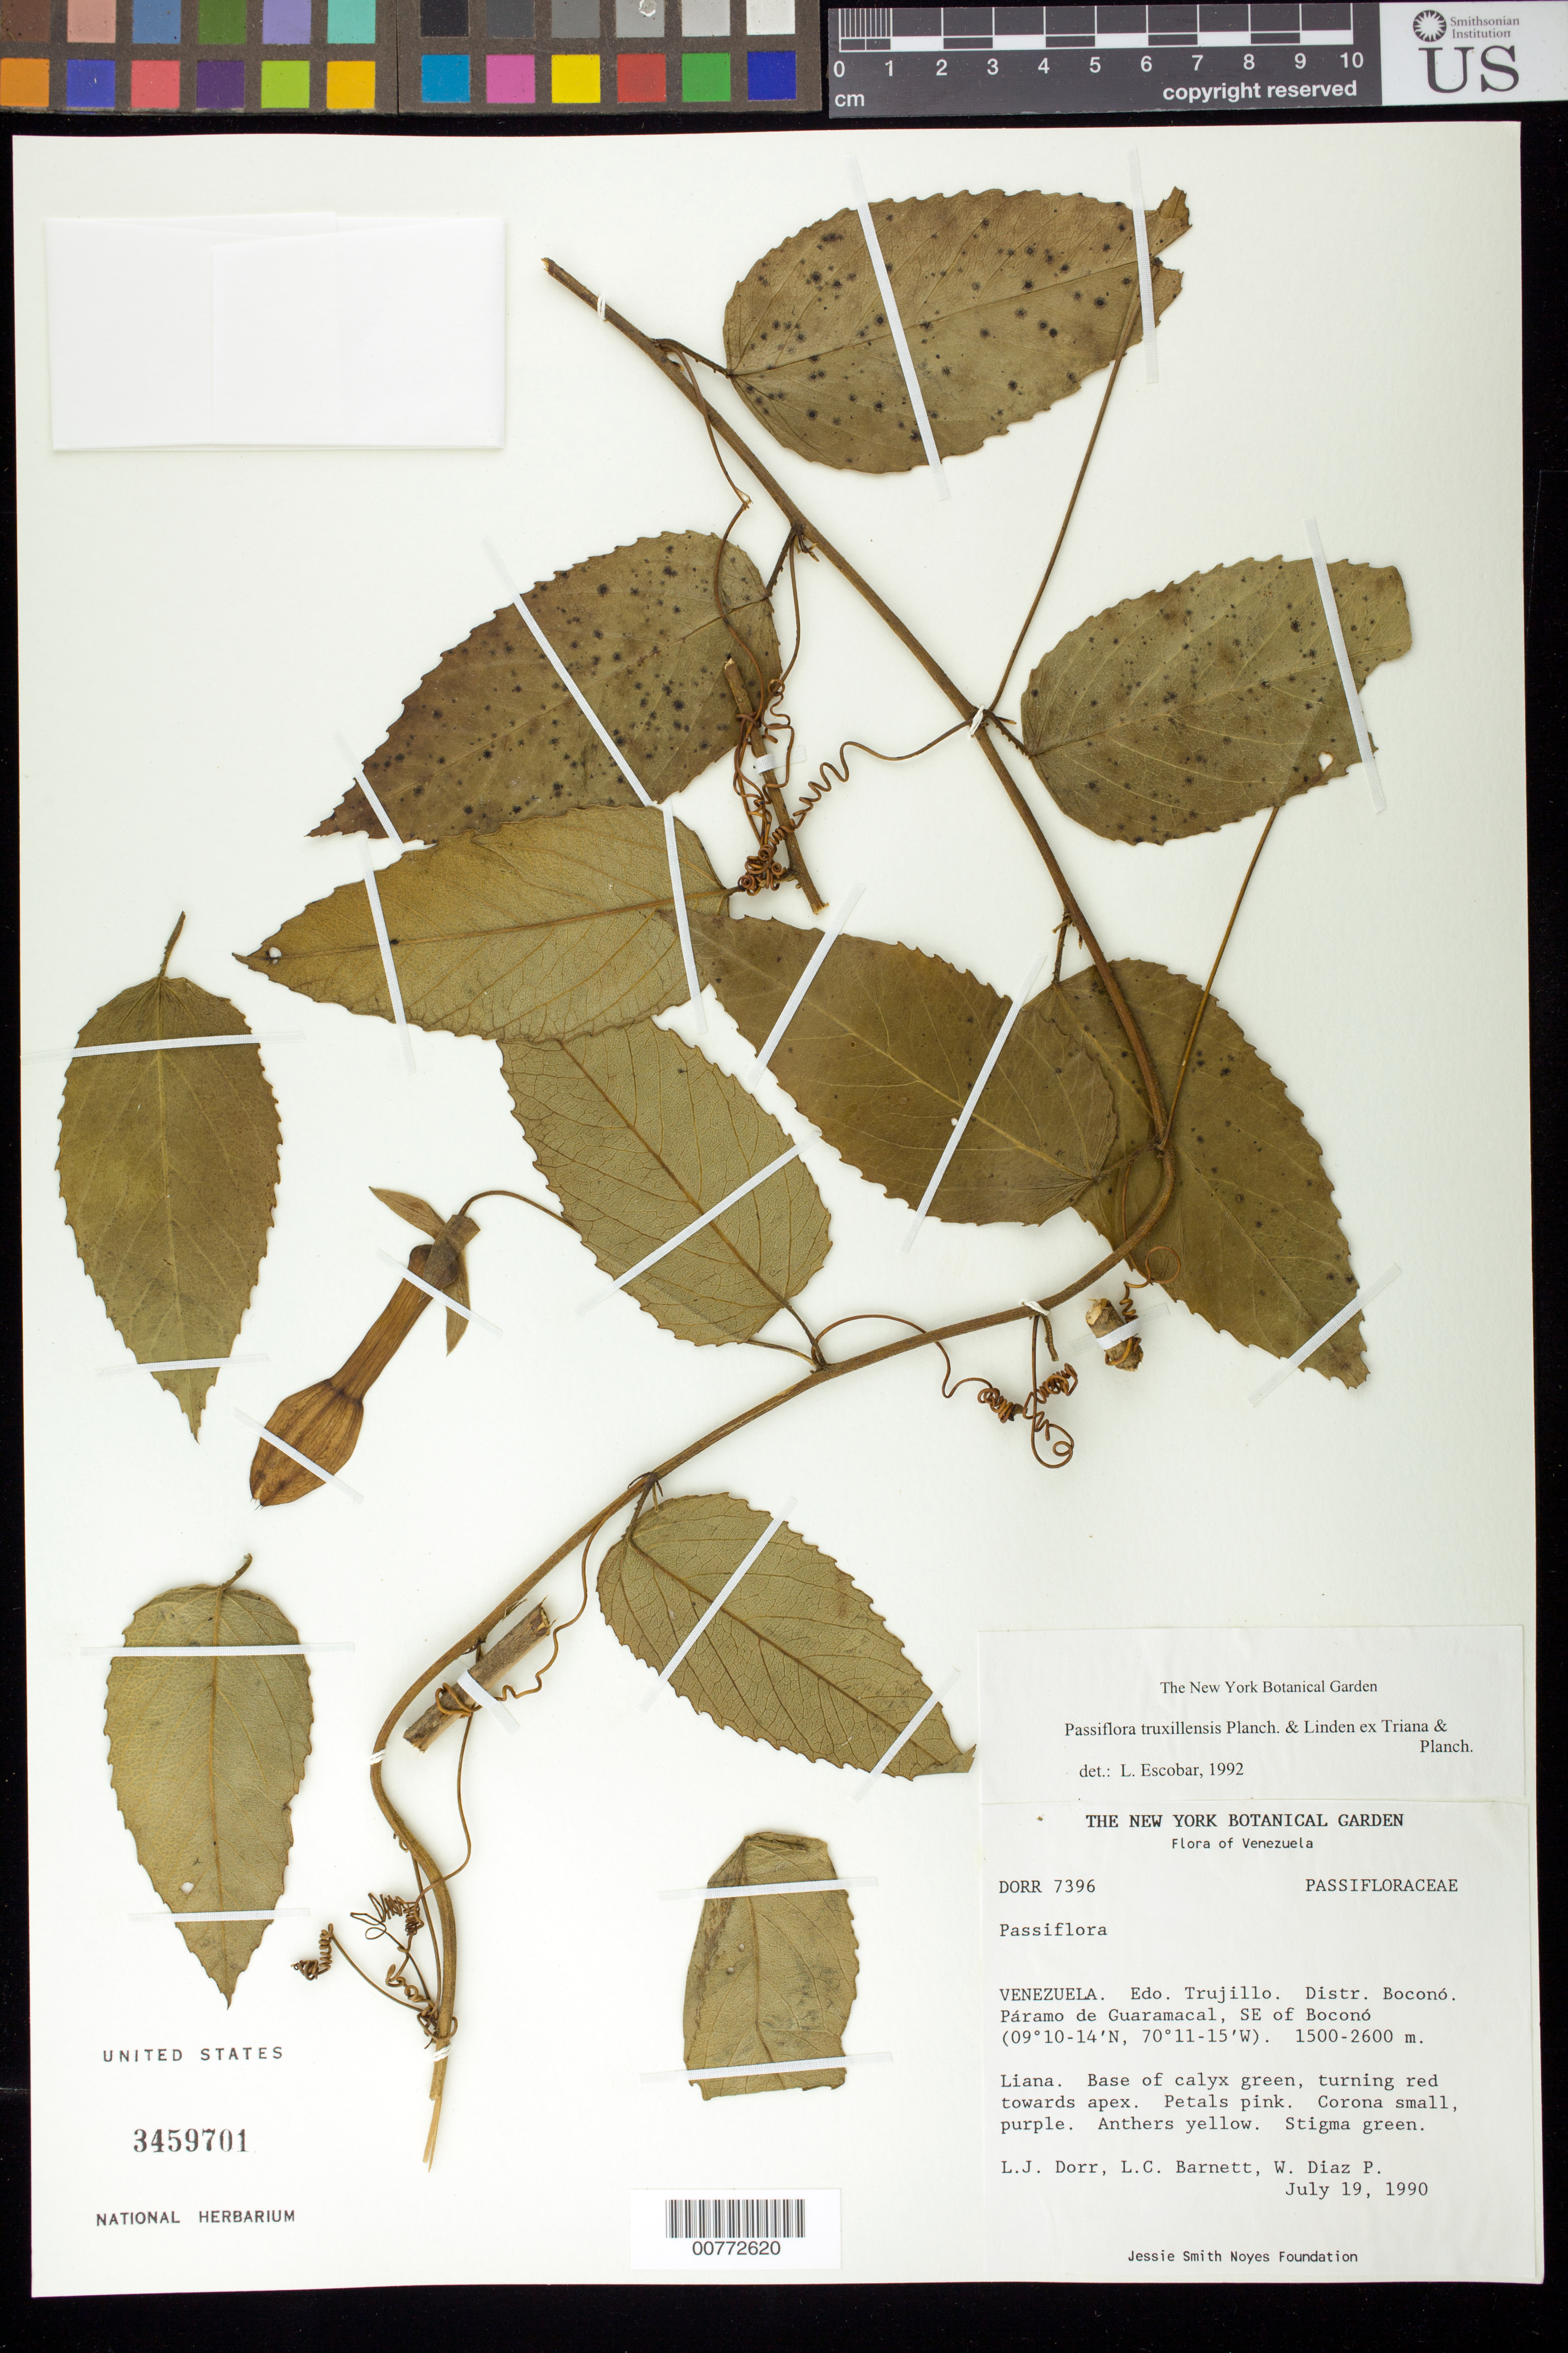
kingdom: Plantae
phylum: Tracheophyta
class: Magnoliopsida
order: Malpighiales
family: Passifloraceae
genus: Passiflora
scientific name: Passiflora truxillensis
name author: Triana & Planch.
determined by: Escobar, L. K. A. de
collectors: L. J. Dorr, L. C. Barnett & W. Díaz P.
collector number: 7396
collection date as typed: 19 Jul 1990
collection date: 1990-07-19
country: Venezuela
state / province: Trujillo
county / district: Boconó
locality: Páramo de Guaramacal, SE of Boconó.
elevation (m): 1500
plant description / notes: NY, PORT, US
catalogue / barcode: US 3459701